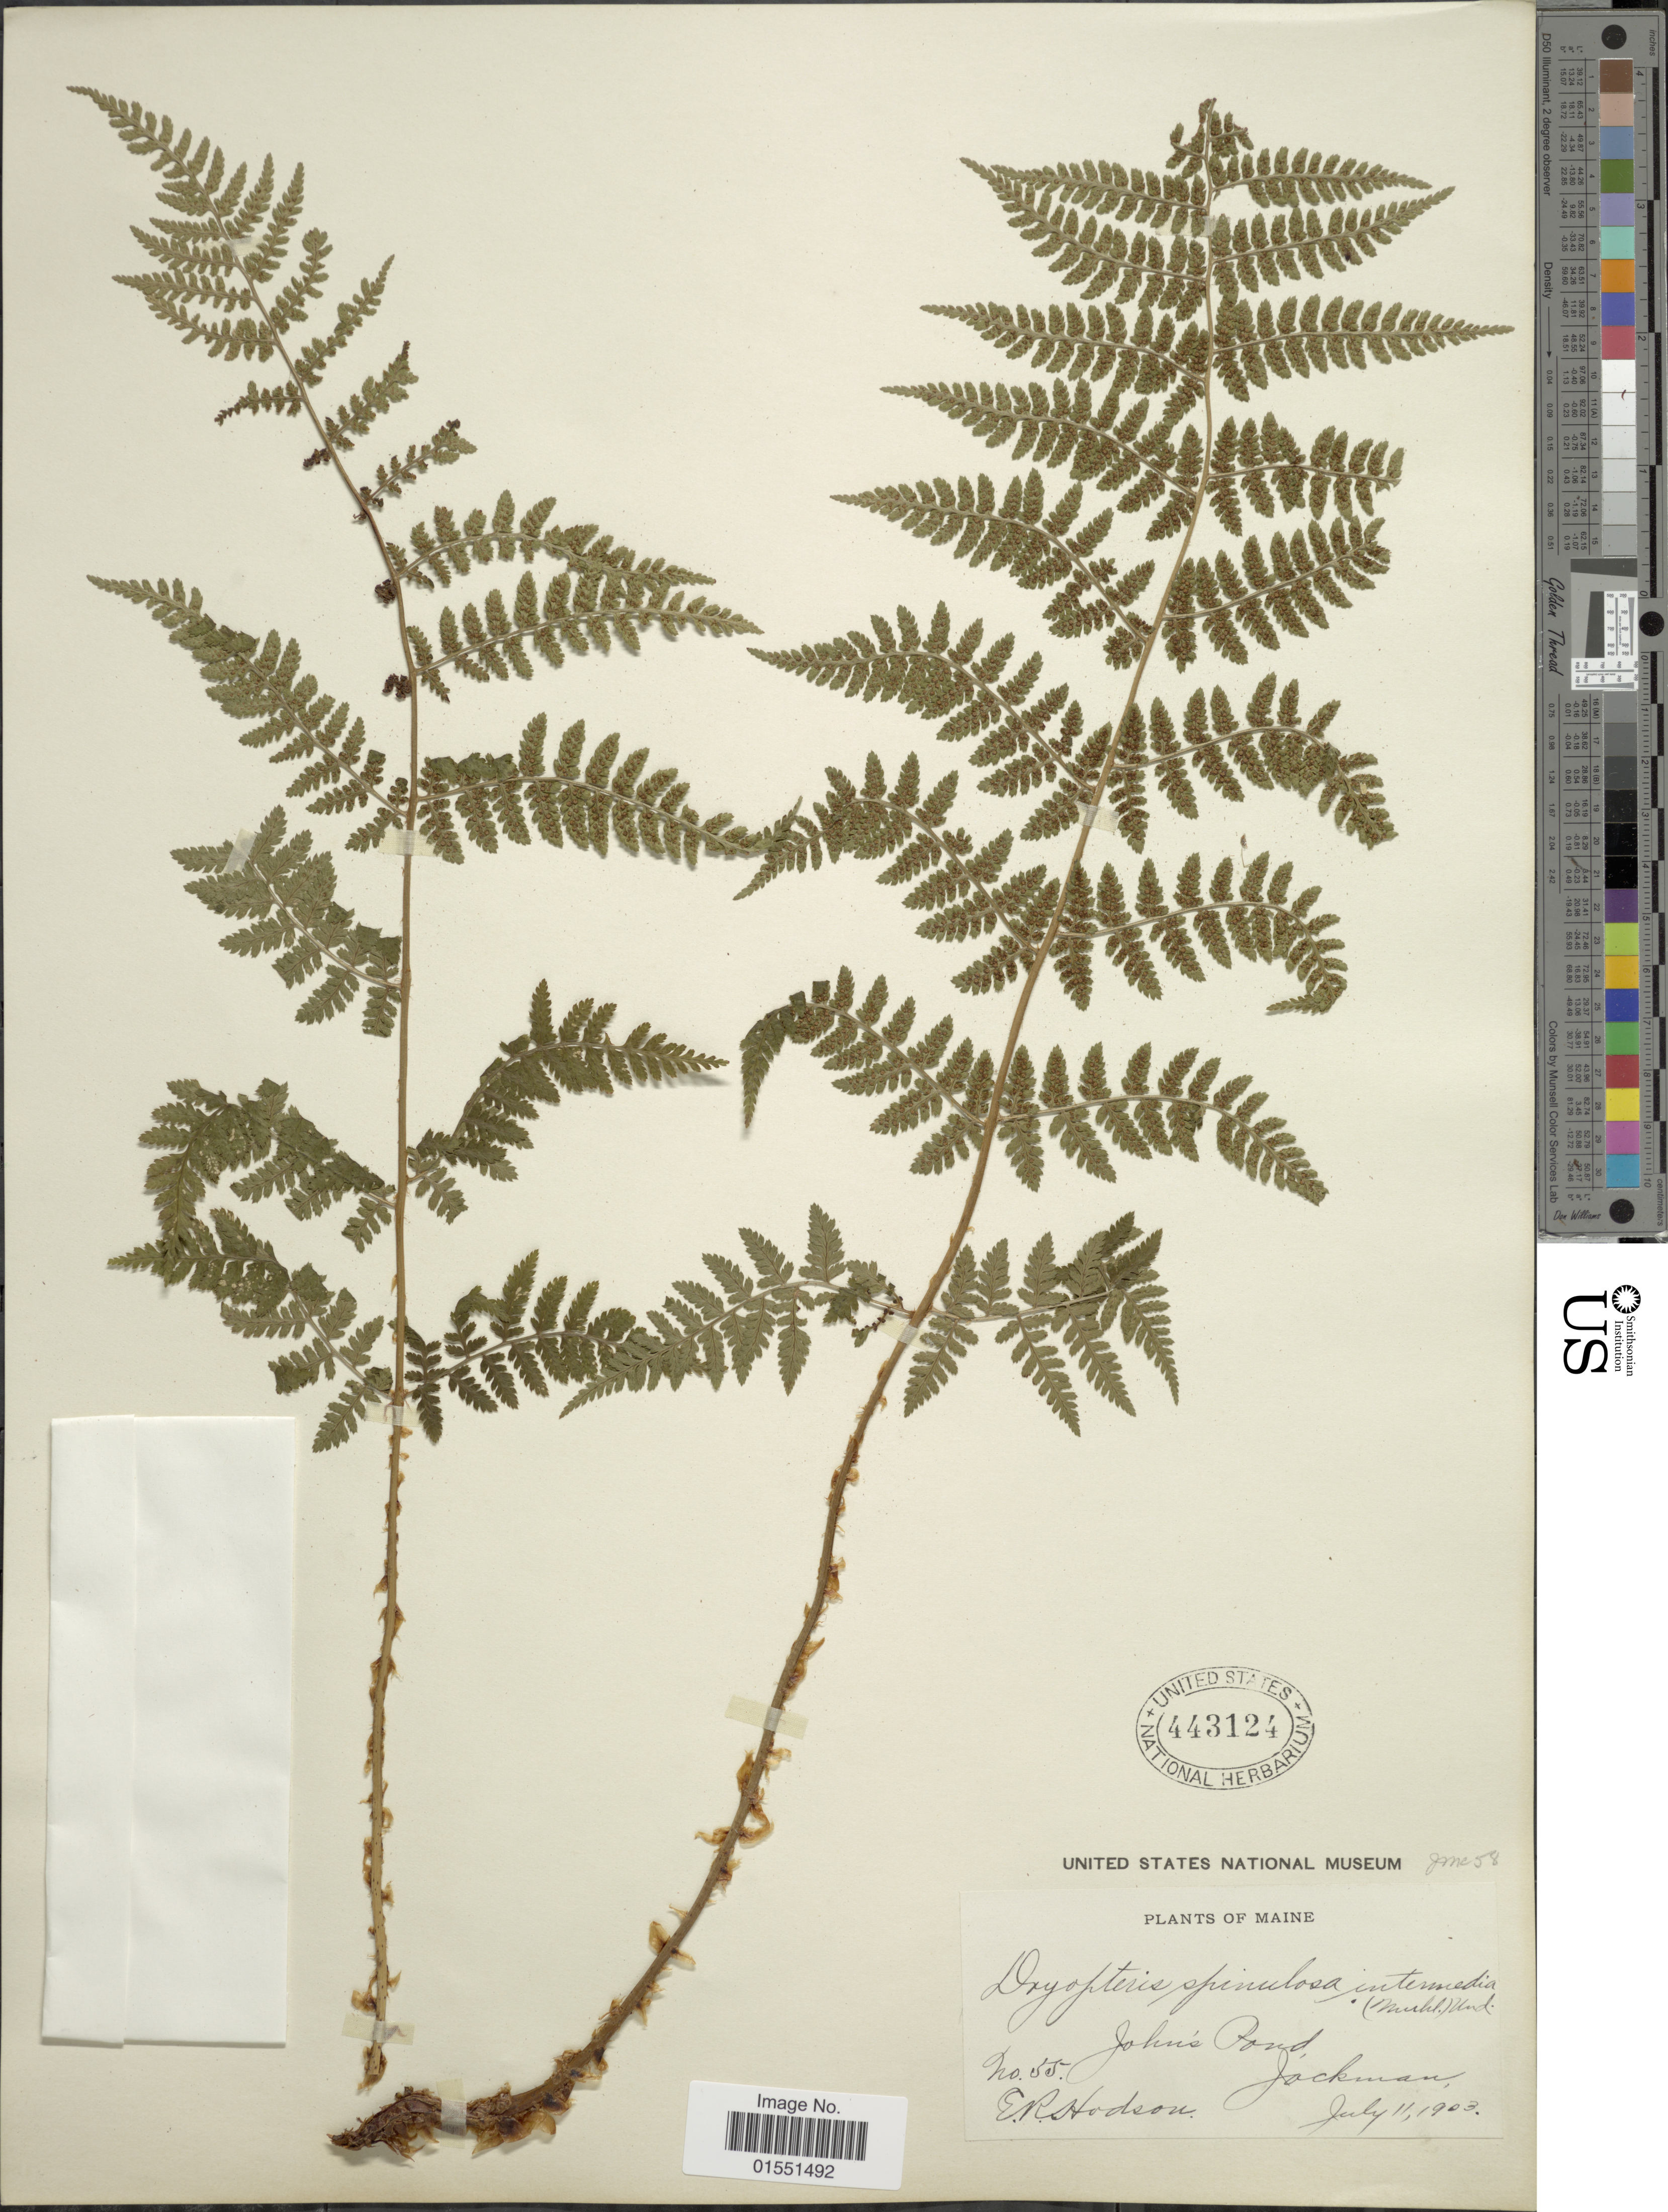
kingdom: Plantae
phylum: Tracheophyta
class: Polypodiopsida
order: Polypodiales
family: Dryopteridaceae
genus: Dryopteris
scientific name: Dryopteris intermedia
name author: (Muhl.) A. Gray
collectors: E. Hodson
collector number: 55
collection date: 1903-07-11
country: United States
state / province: Maine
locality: John's Pond, Jackman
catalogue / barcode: US 443124